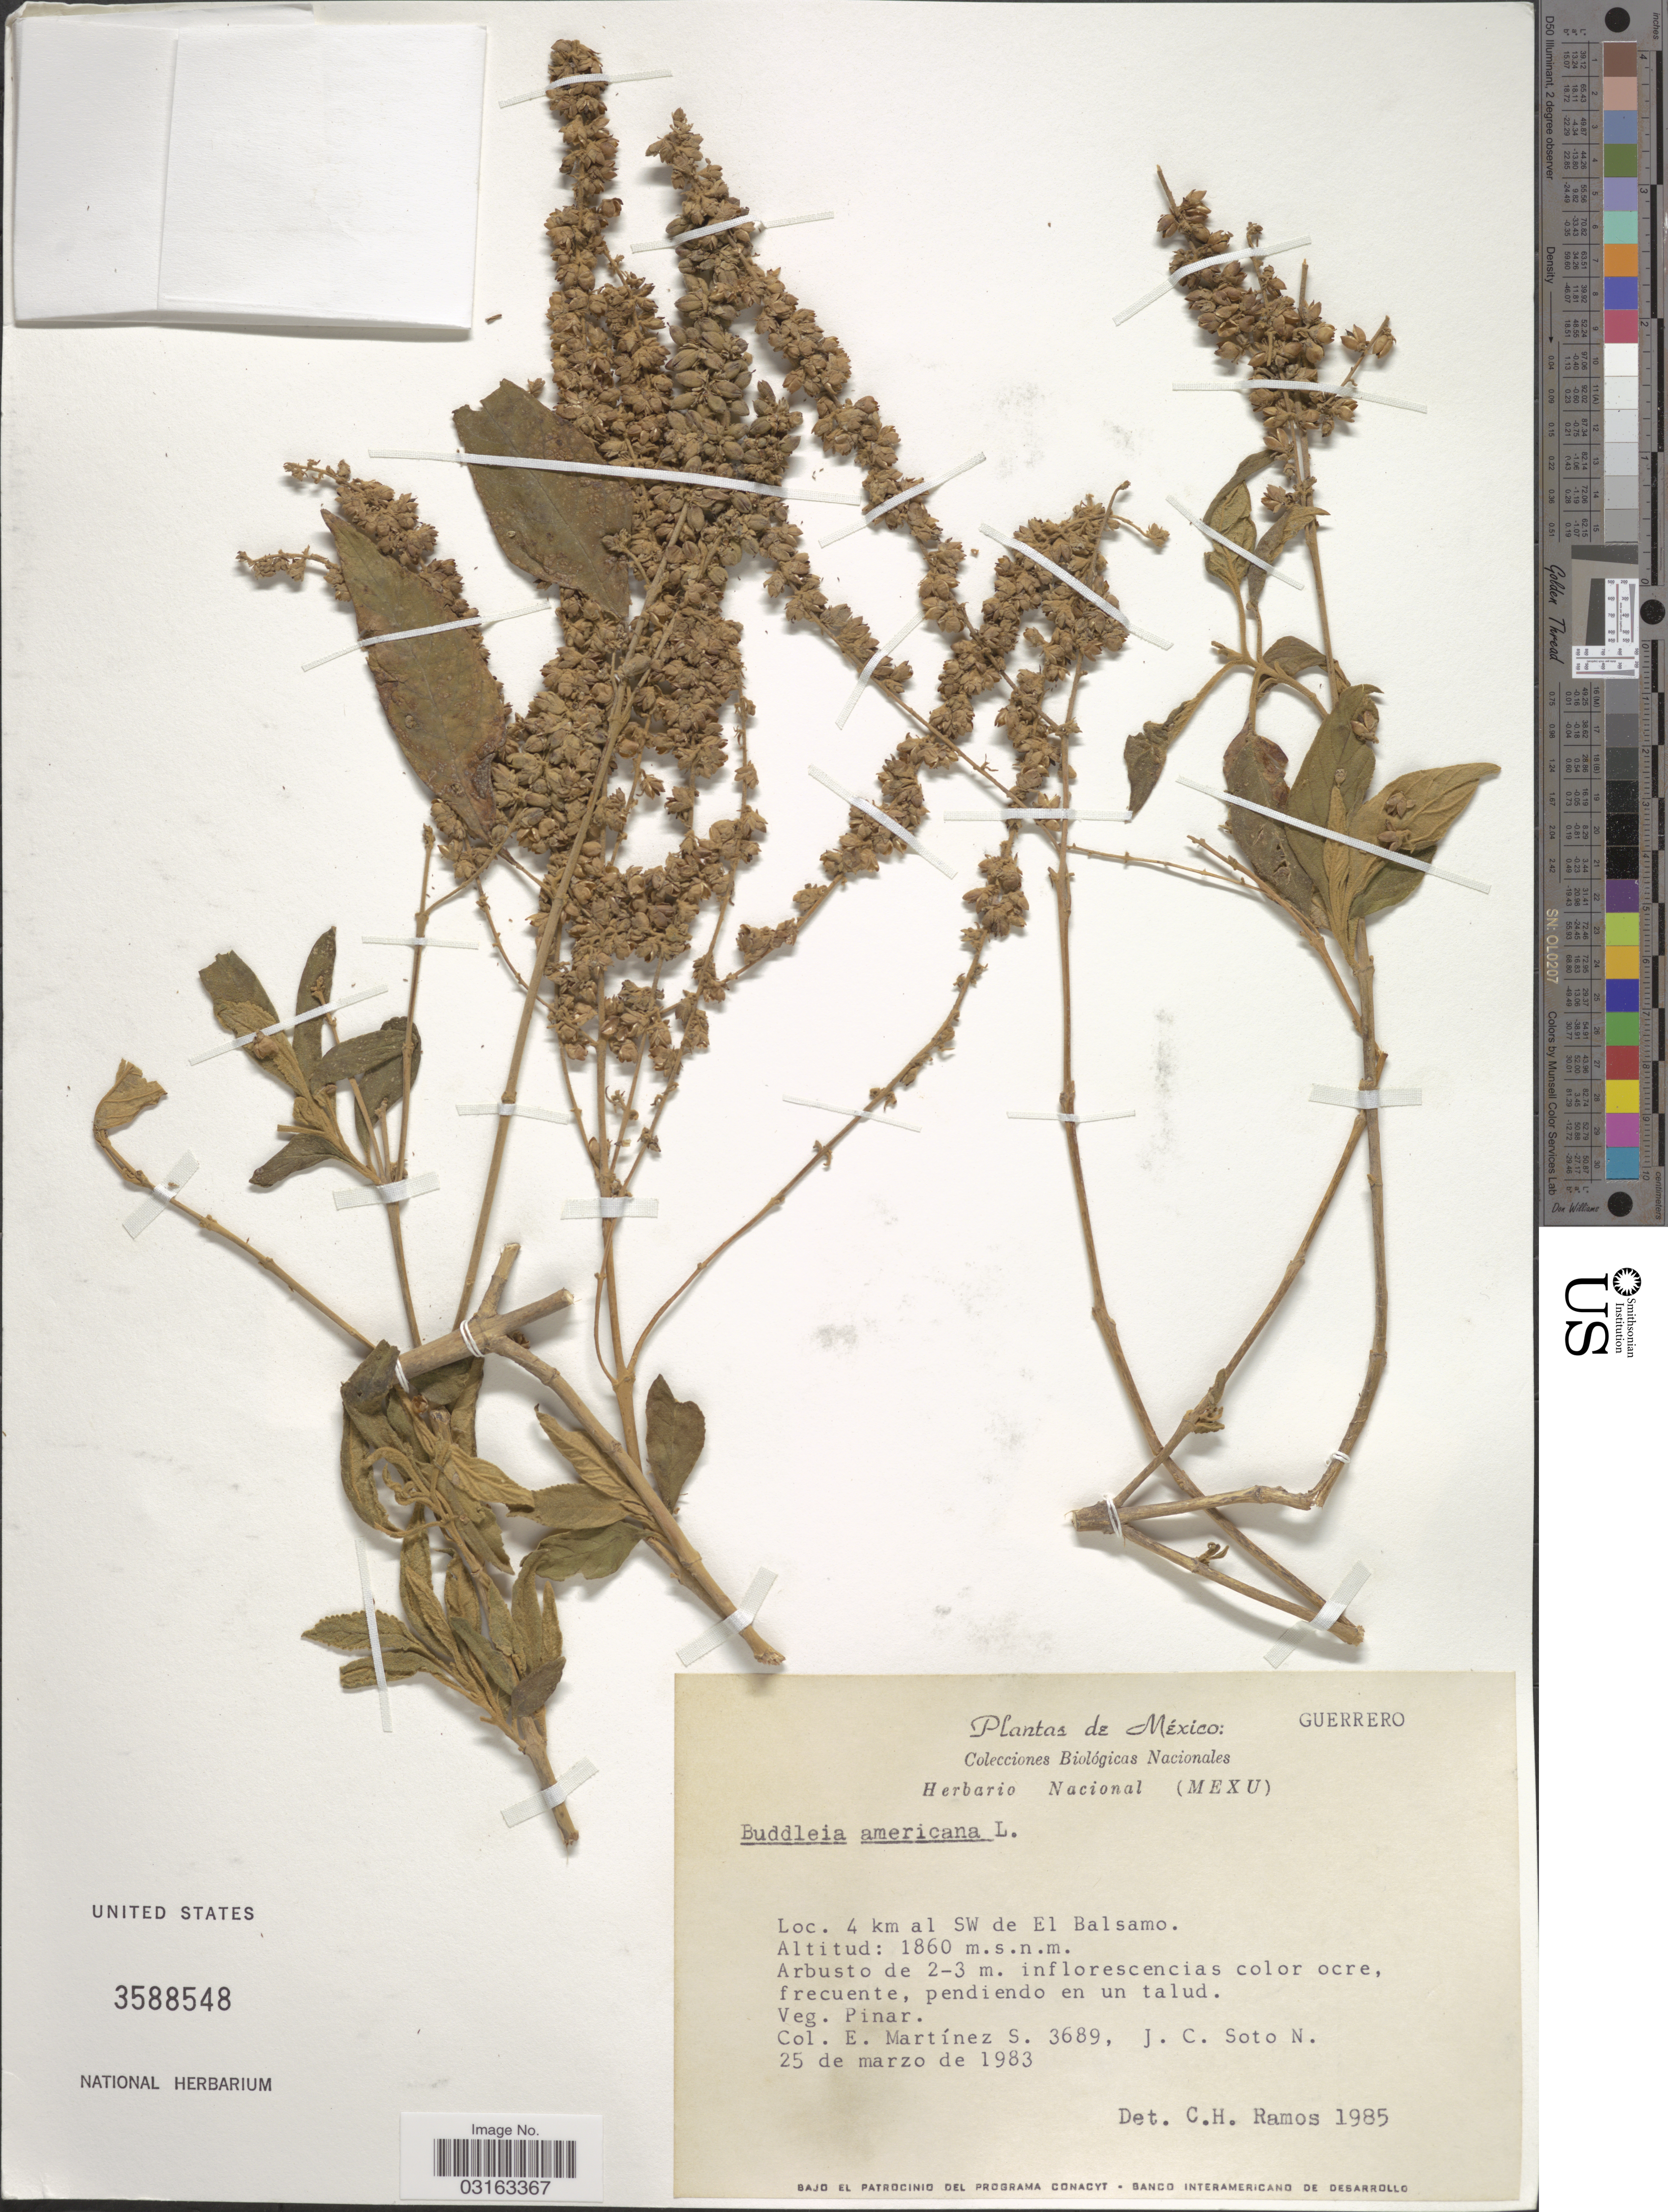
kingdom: Plantae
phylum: Tracheophyta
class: Magnoliopsida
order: Lamiales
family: Scrophulariaceae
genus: Buddleja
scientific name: Buddleja americana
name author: L.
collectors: E. M. Martínez S. & J. C. Soto Núñez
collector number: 3689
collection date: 1983-03-25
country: Mexico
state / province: Guerrero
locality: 4 km al SW de El Balsamo.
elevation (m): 1860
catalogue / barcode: US 3588548